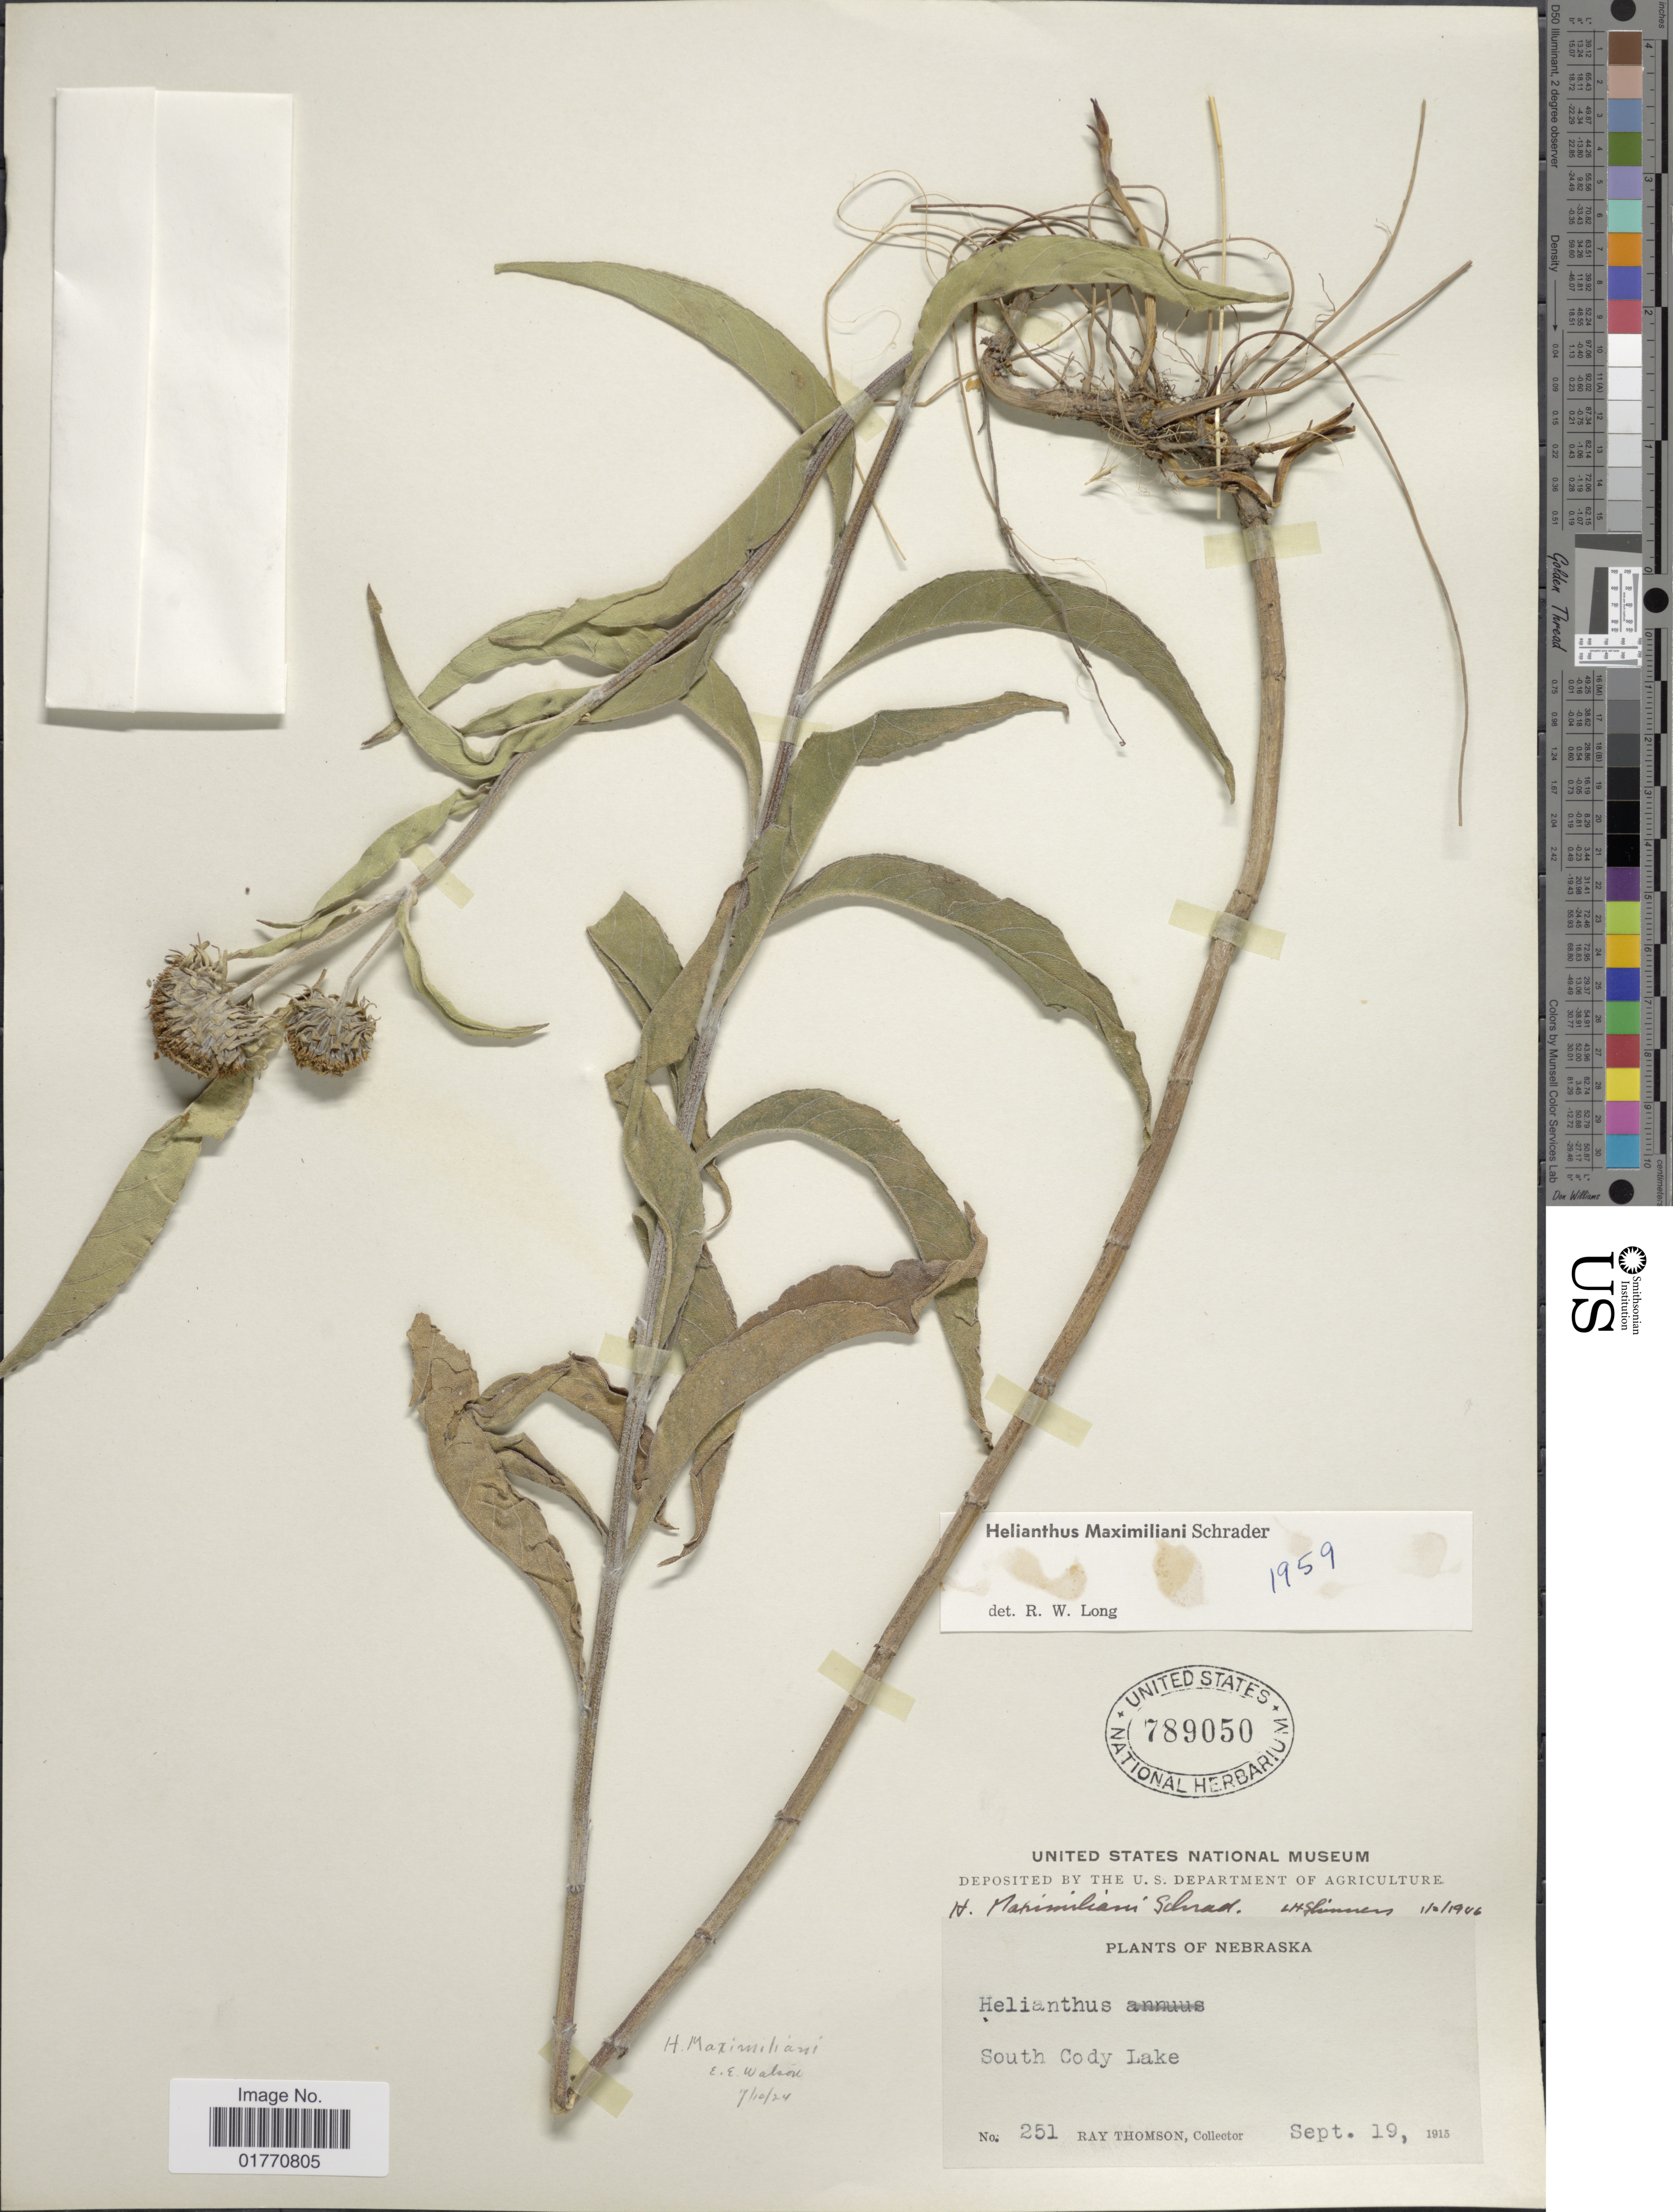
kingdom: Plantae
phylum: Tracheophyta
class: Magnoliopsida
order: Asterales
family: Asteraceae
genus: Helianthus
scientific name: Helianthus maximiliani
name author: Schrad.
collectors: R. Thomson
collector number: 251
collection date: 1915-09-19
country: United States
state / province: Nebraska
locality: South Cody Lake.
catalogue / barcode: US 789050